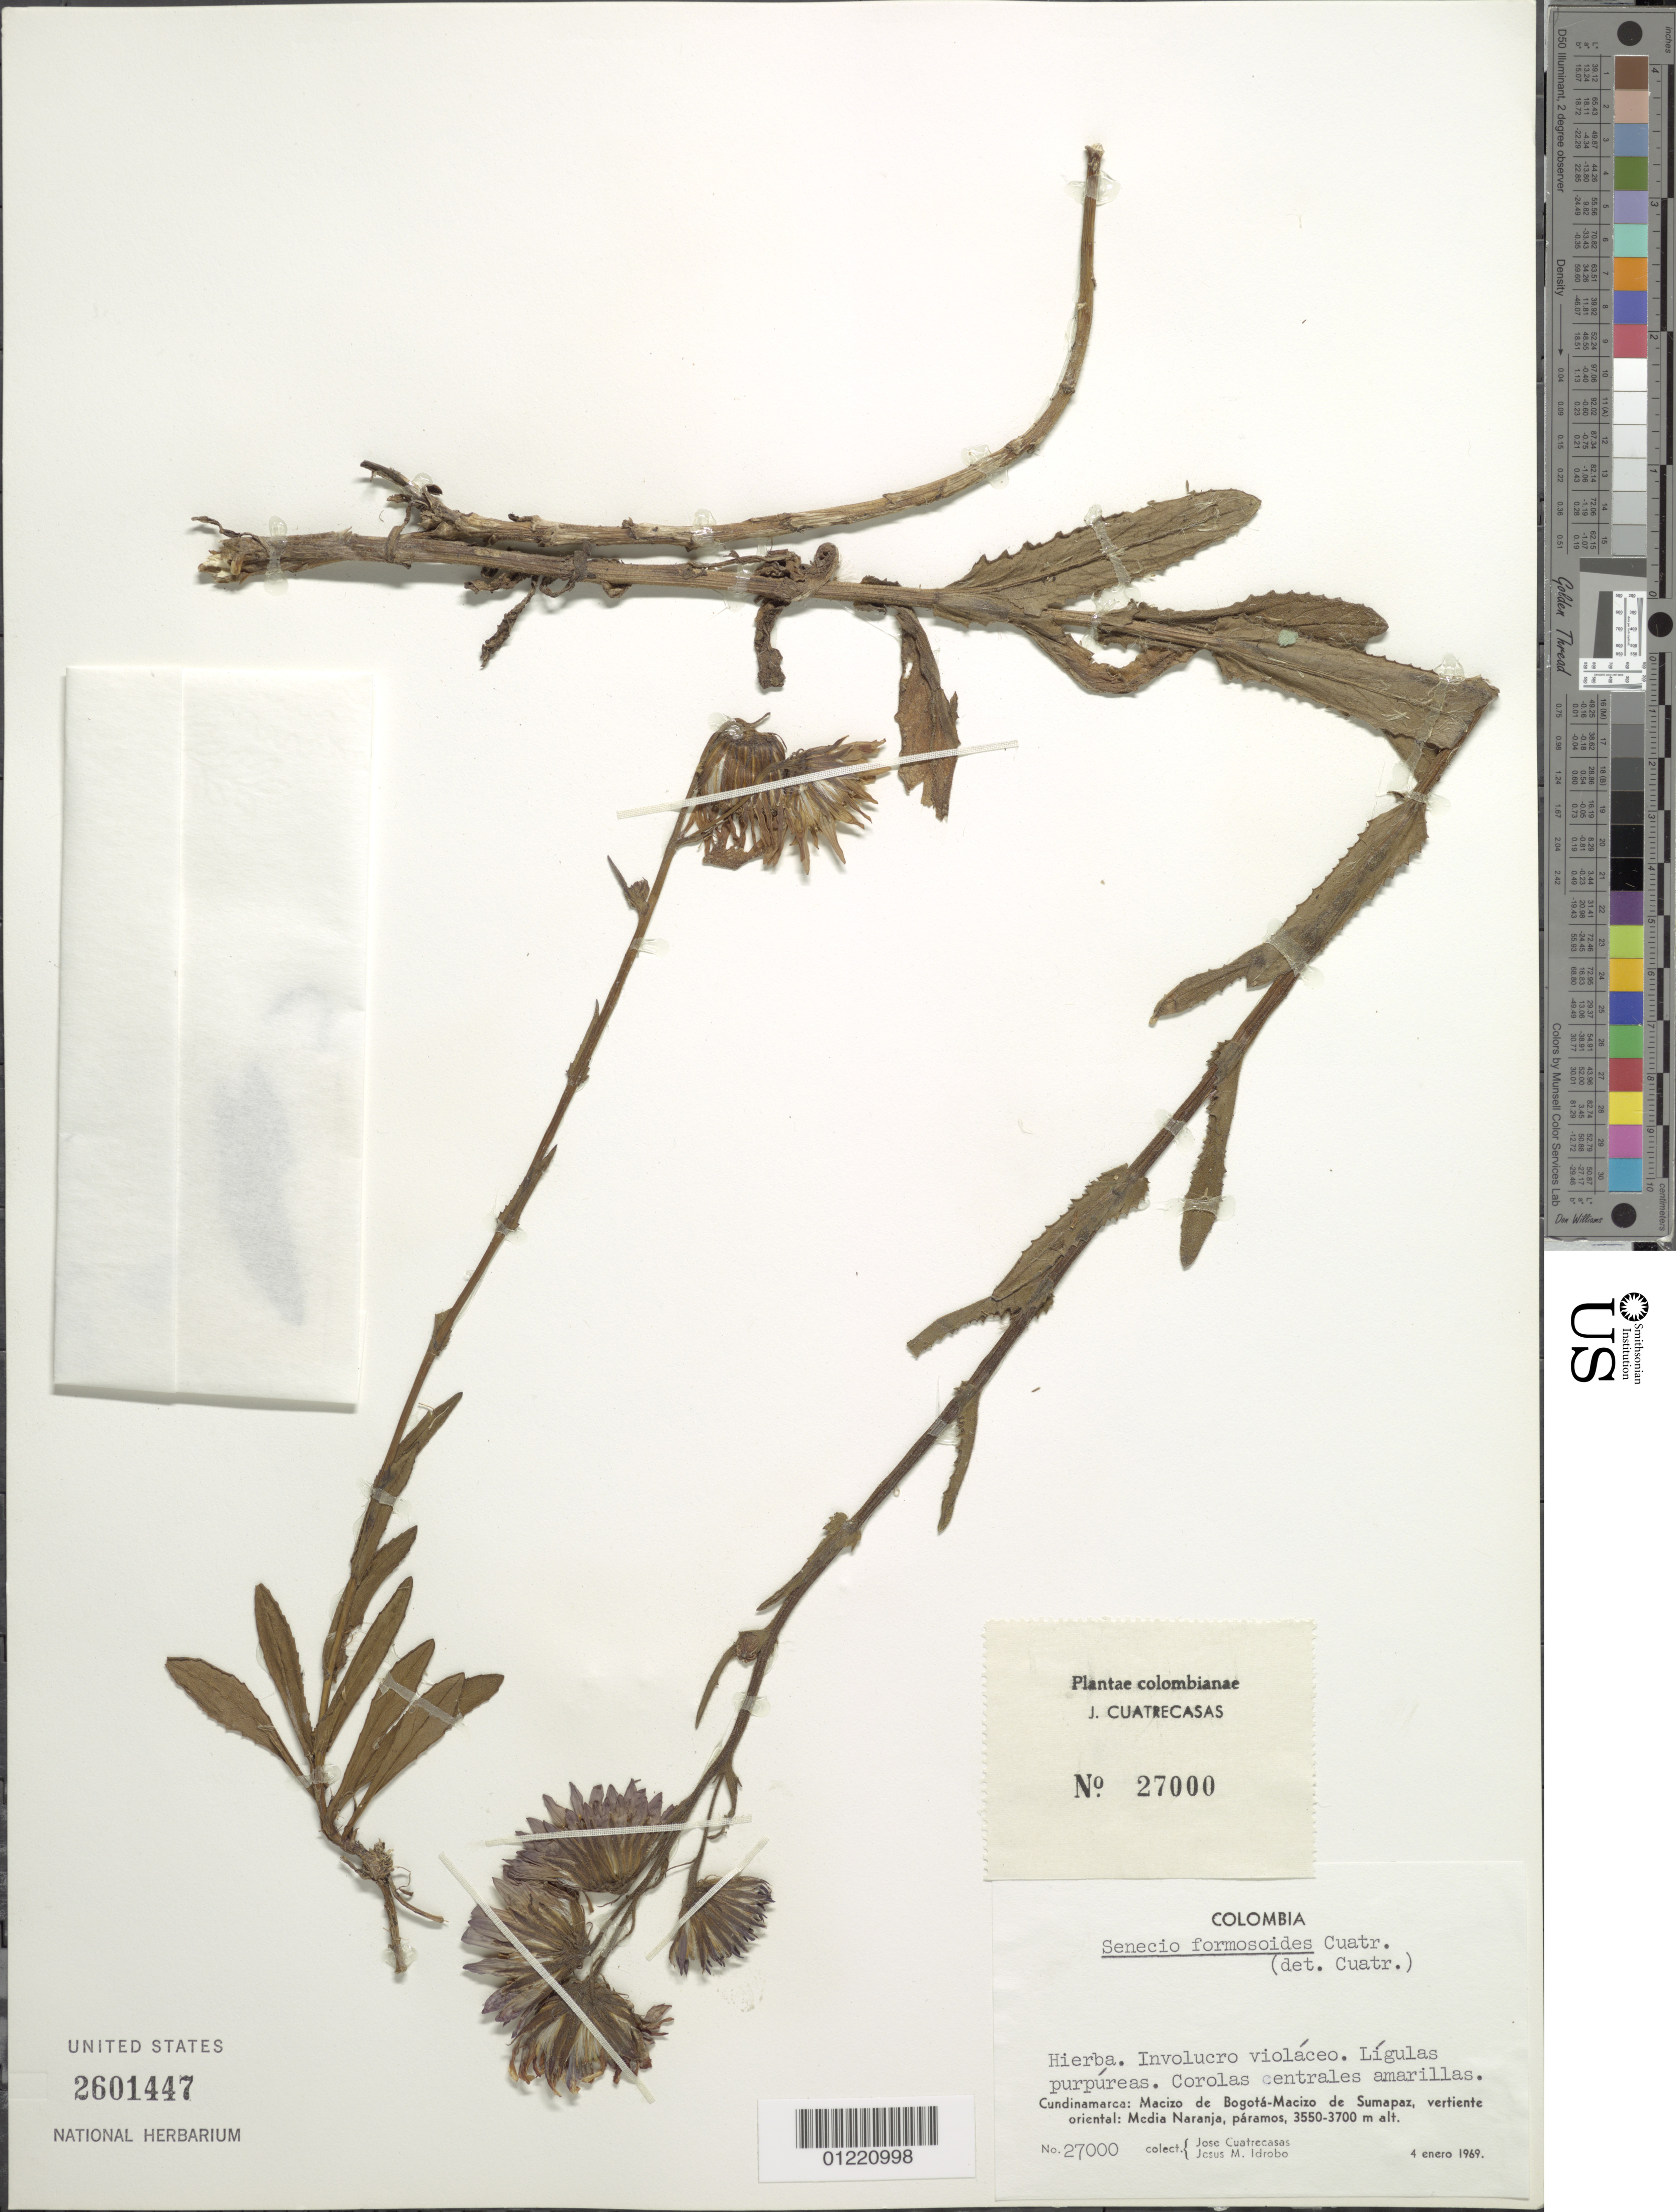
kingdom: Plantae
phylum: Tracheophyta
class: Magnoliopsida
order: Asterales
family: Asteraceae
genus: Senecio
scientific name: Senecio formosoides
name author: Cuatrec.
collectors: J. Cuatrecasas & J. M. Idrobo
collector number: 27000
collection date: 1969-01-04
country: Colombia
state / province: Cundinamarca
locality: Macizo de Bogota-Macizo de Sumapaz, vertiente oriental: Media Naranja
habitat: paramos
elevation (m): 3550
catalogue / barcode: US 2601447